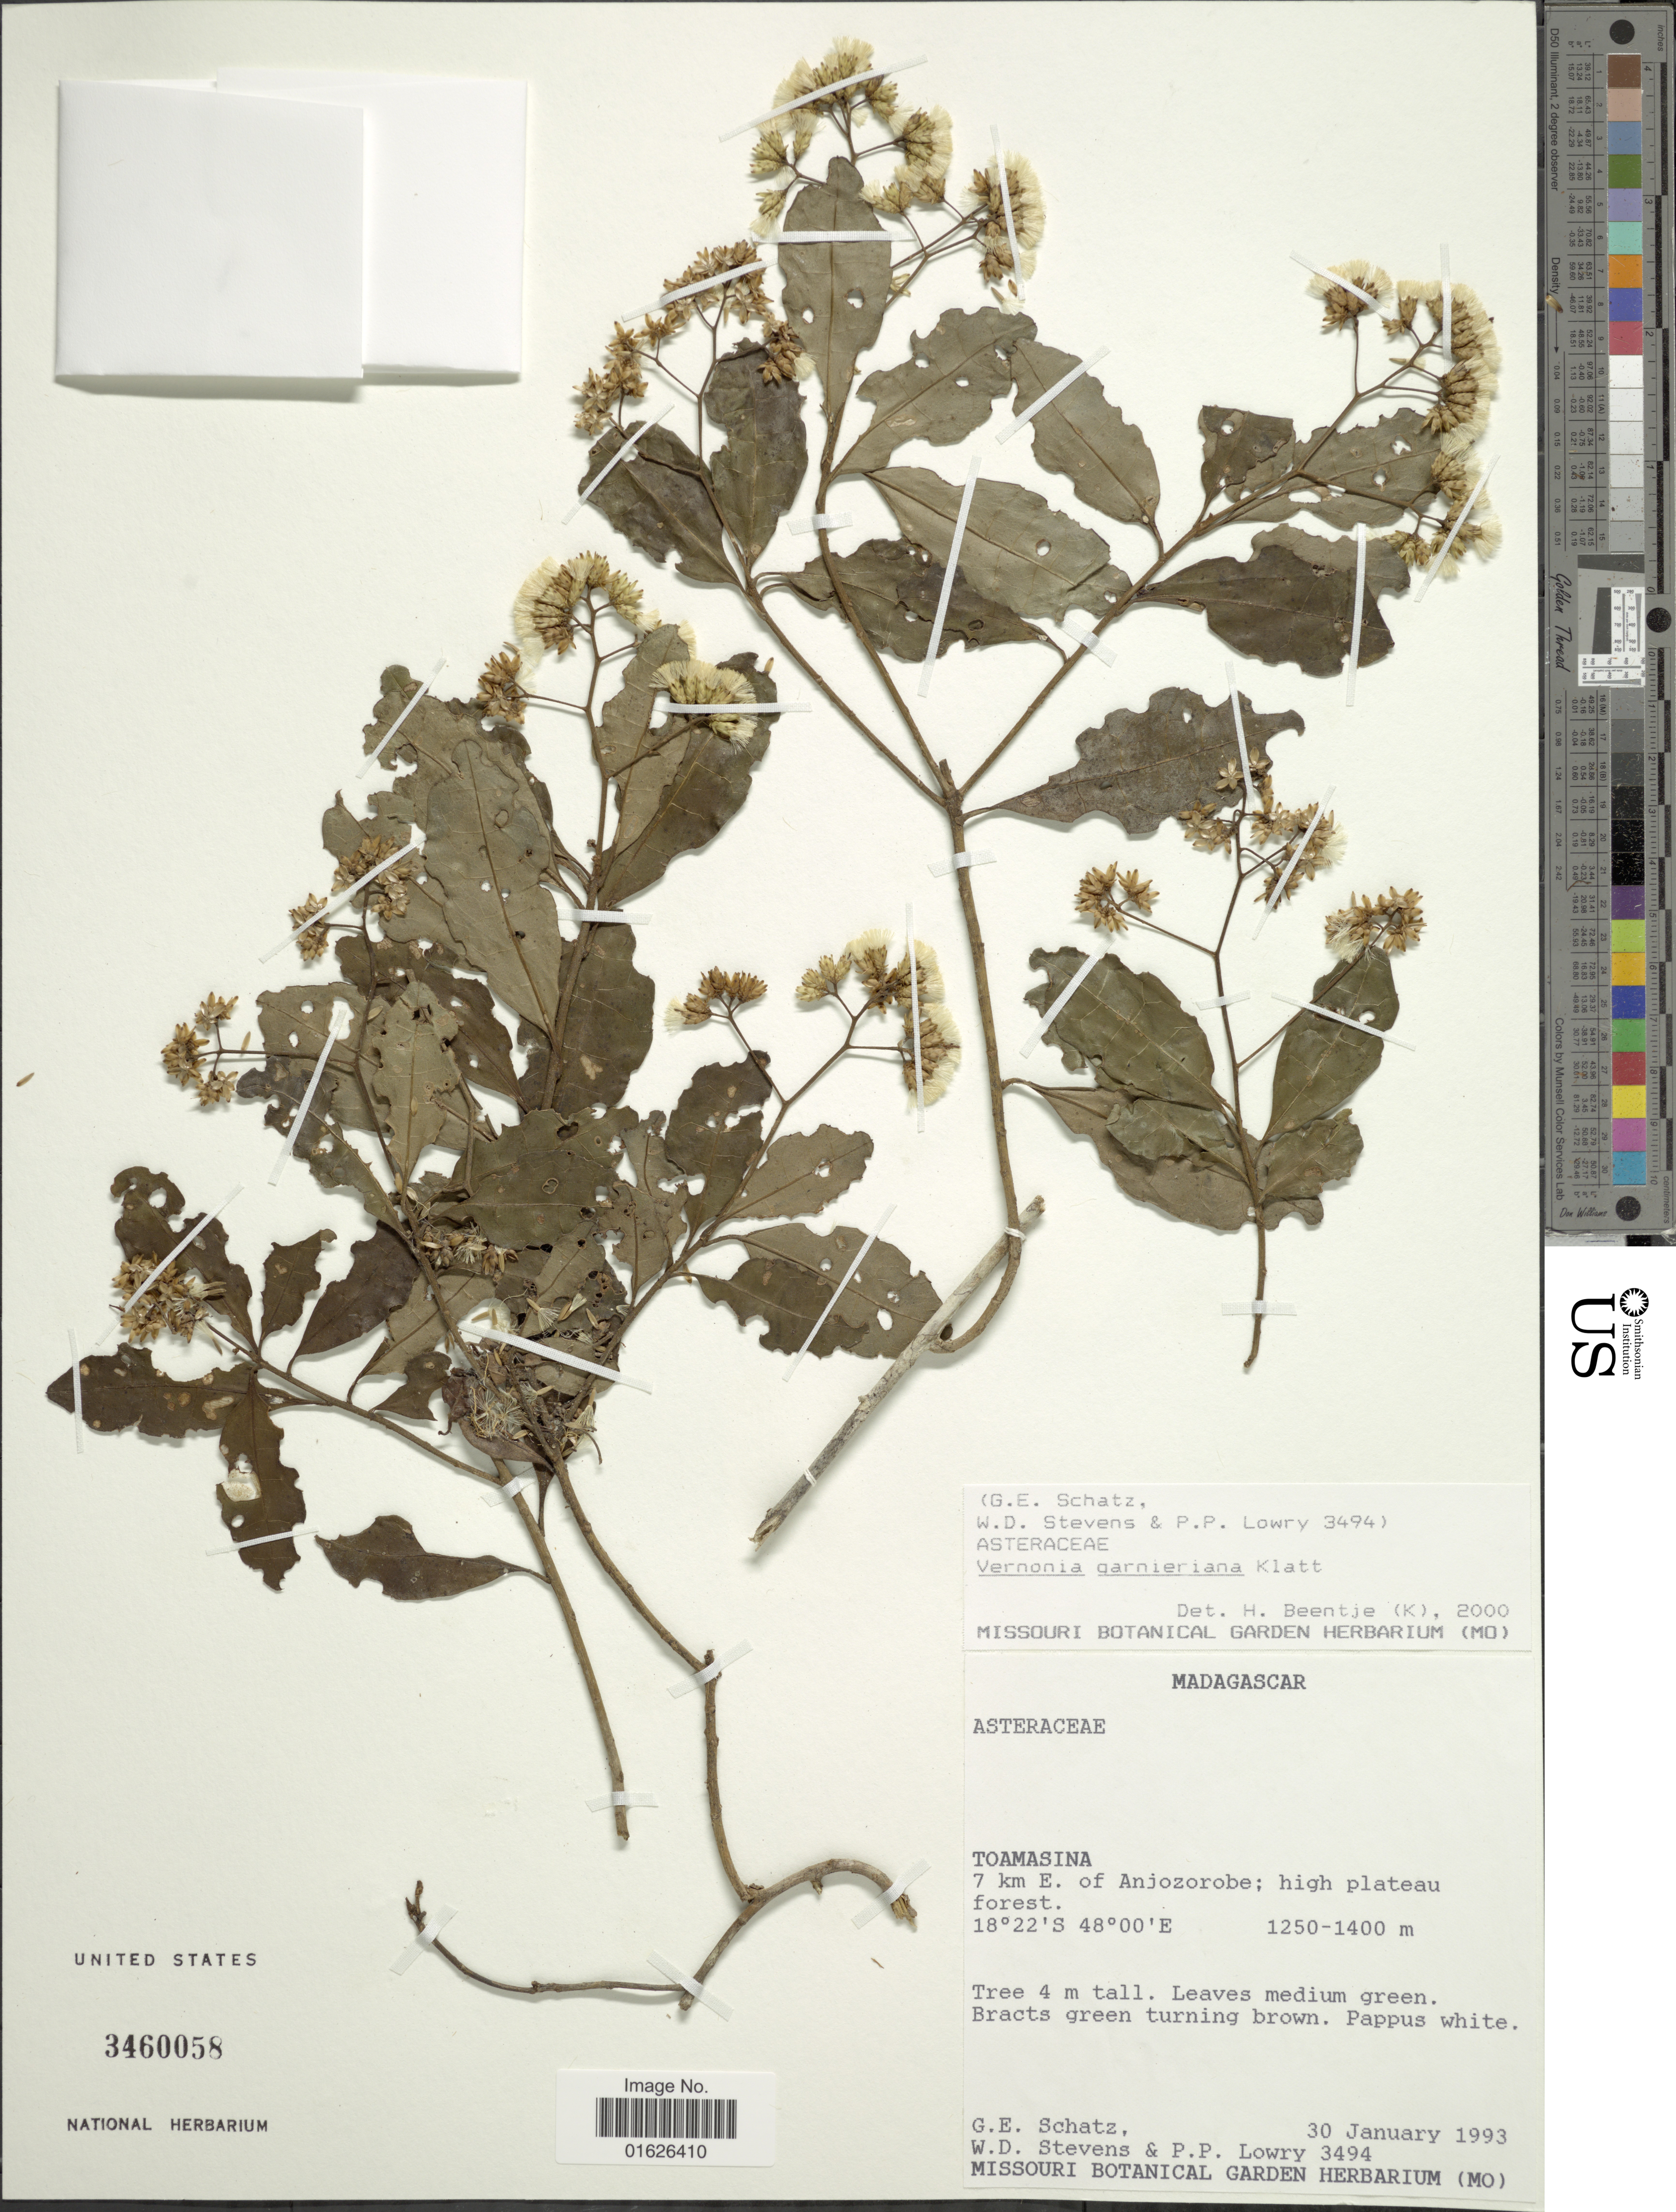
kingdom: Plantae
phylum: Tracheophyta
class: Magnoliopsida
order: Asterales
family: Asteraceae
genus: Distephanus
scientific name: Distephanus garnierianus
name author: (Klatt) H. Rob. & B. Kahn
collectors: G. Schatz, W. D. Stevens & P. Lowry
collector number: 3494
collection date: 1993-01-30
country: Madagascar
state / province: Analamanga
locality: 7 km E of Anjozorobe.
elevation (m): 1250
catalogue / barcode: US 3460058